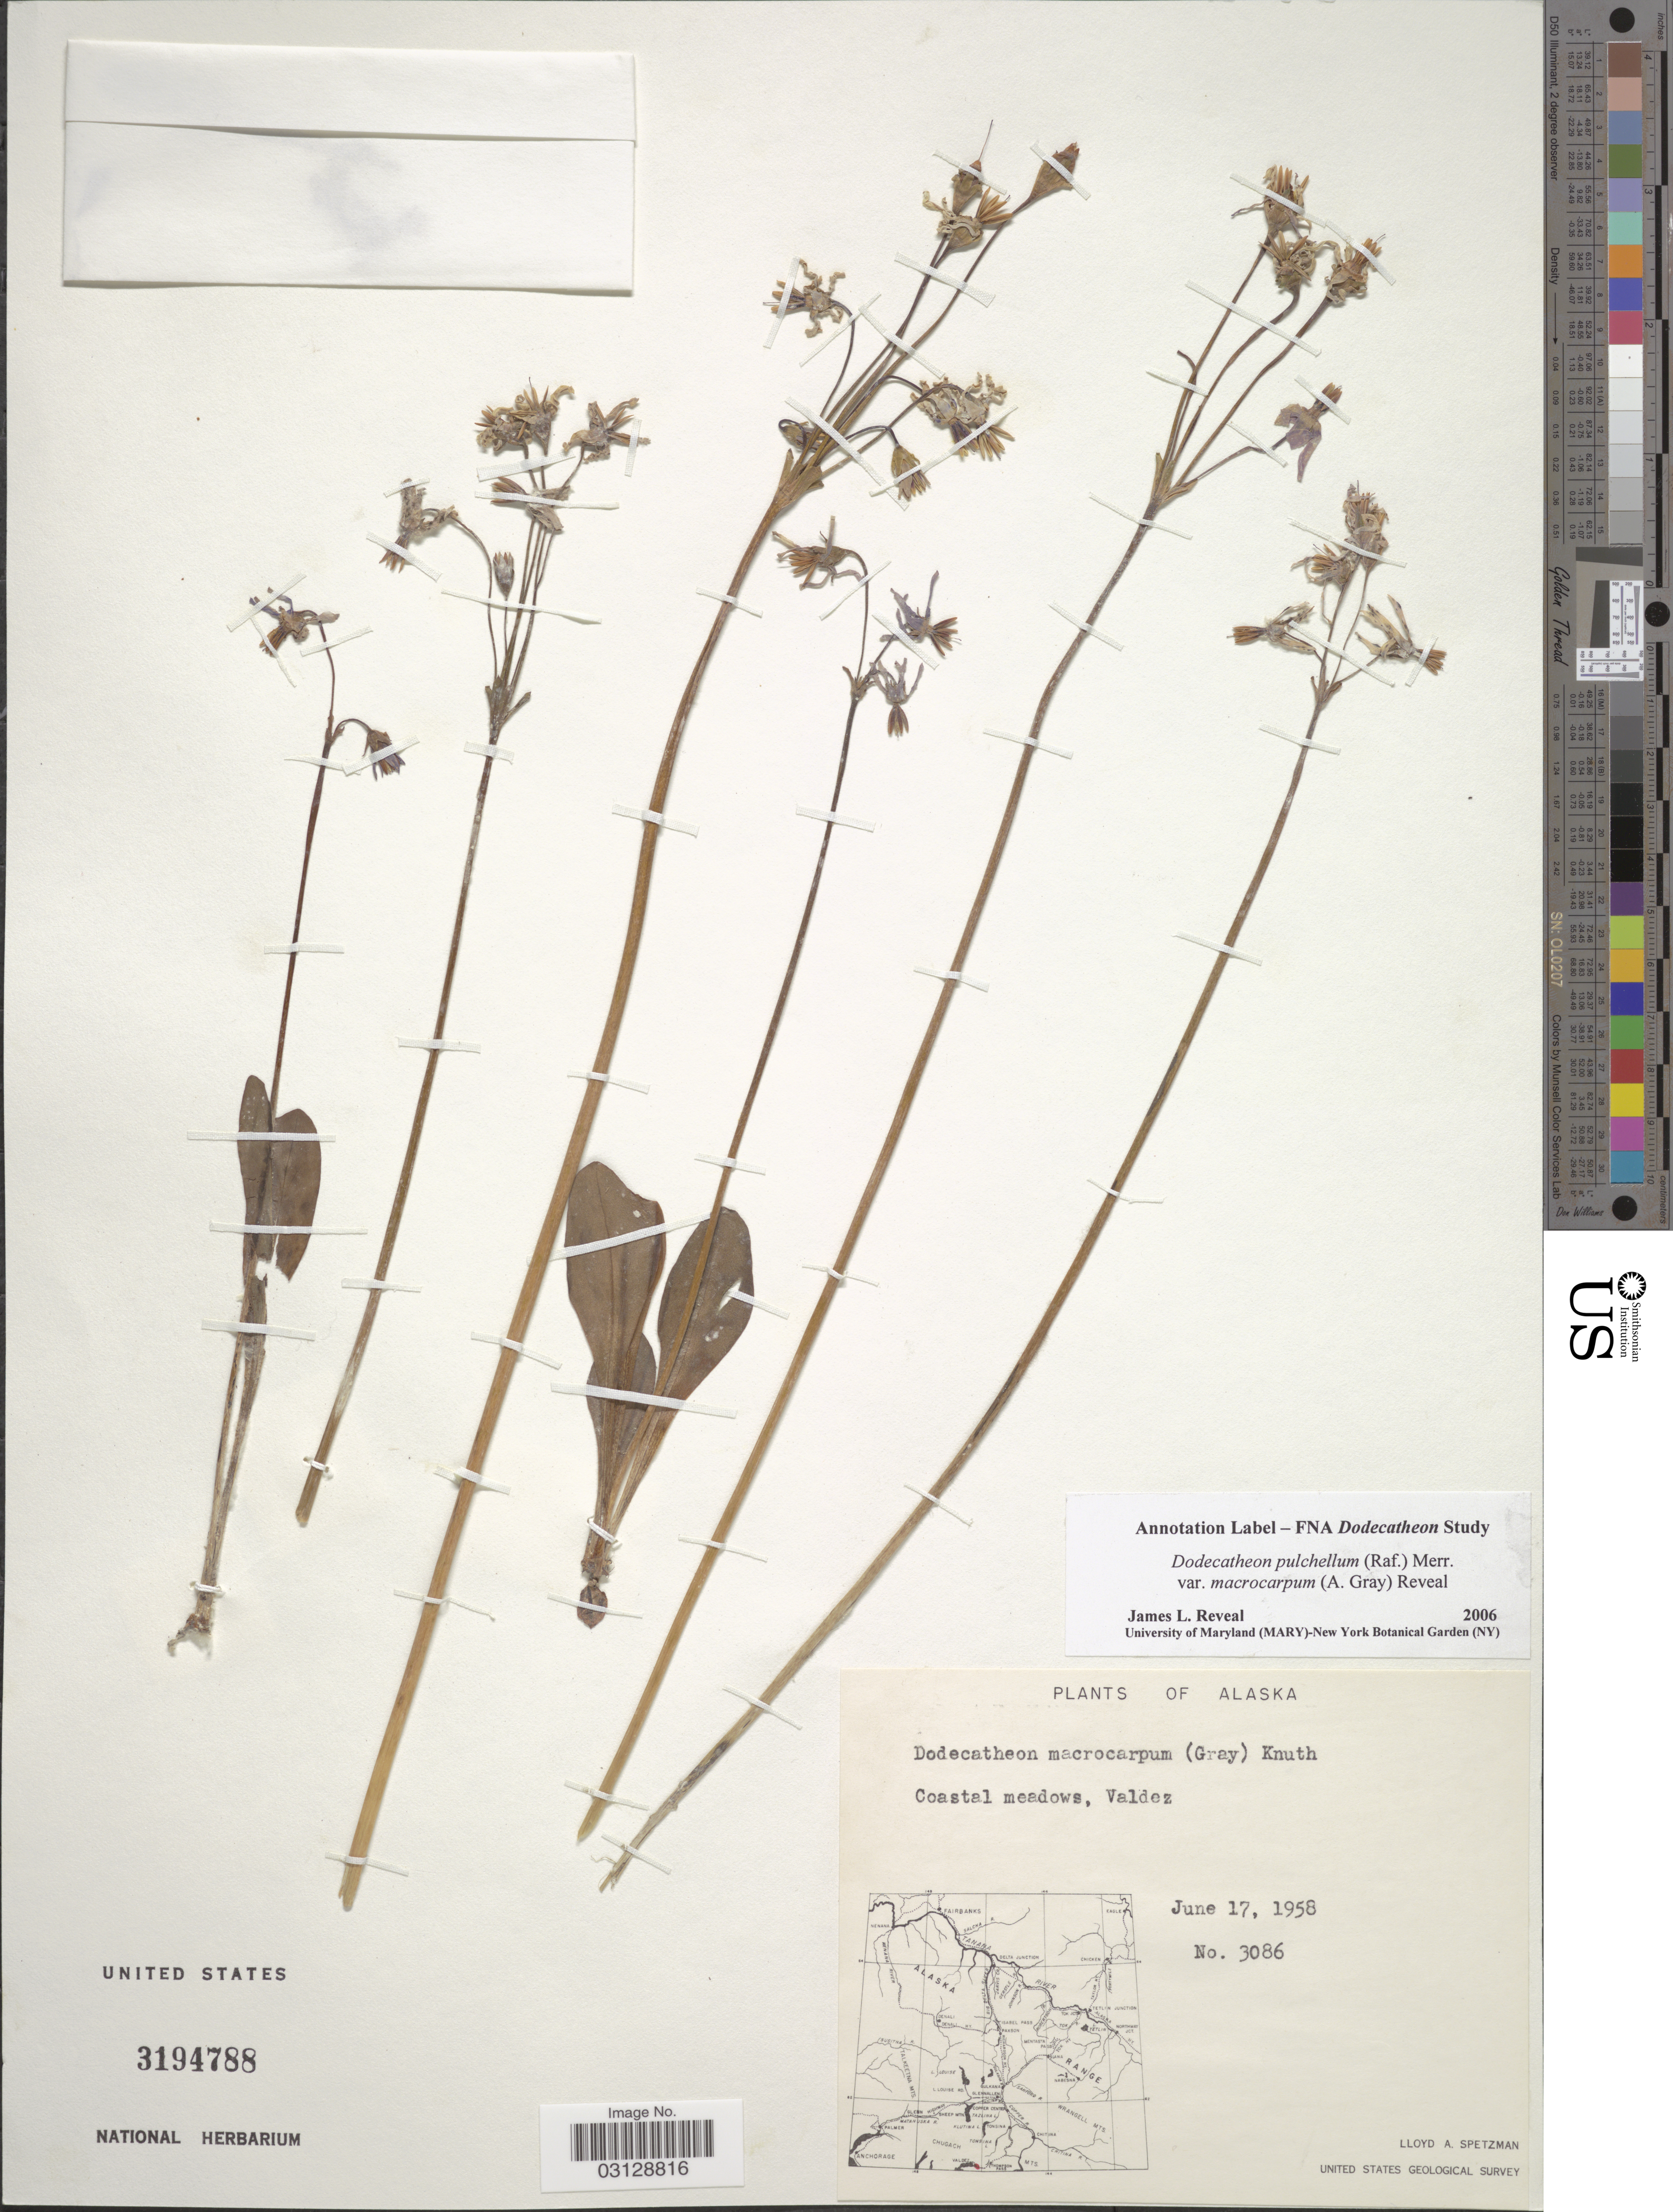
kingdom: Plantae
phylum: Tracheophyta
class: Magnoliopsida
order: Ericales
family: Primulaceae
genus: Dodecatheon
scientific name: Dodecatheon pulchellum var. macrocarpum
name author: (A. Gray) Reveal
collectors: L. Spetzman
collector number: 3086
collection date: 1958-06-17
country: United States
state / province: Alaska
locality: Coastal meadows, Valdez.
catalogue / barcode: US 3194788